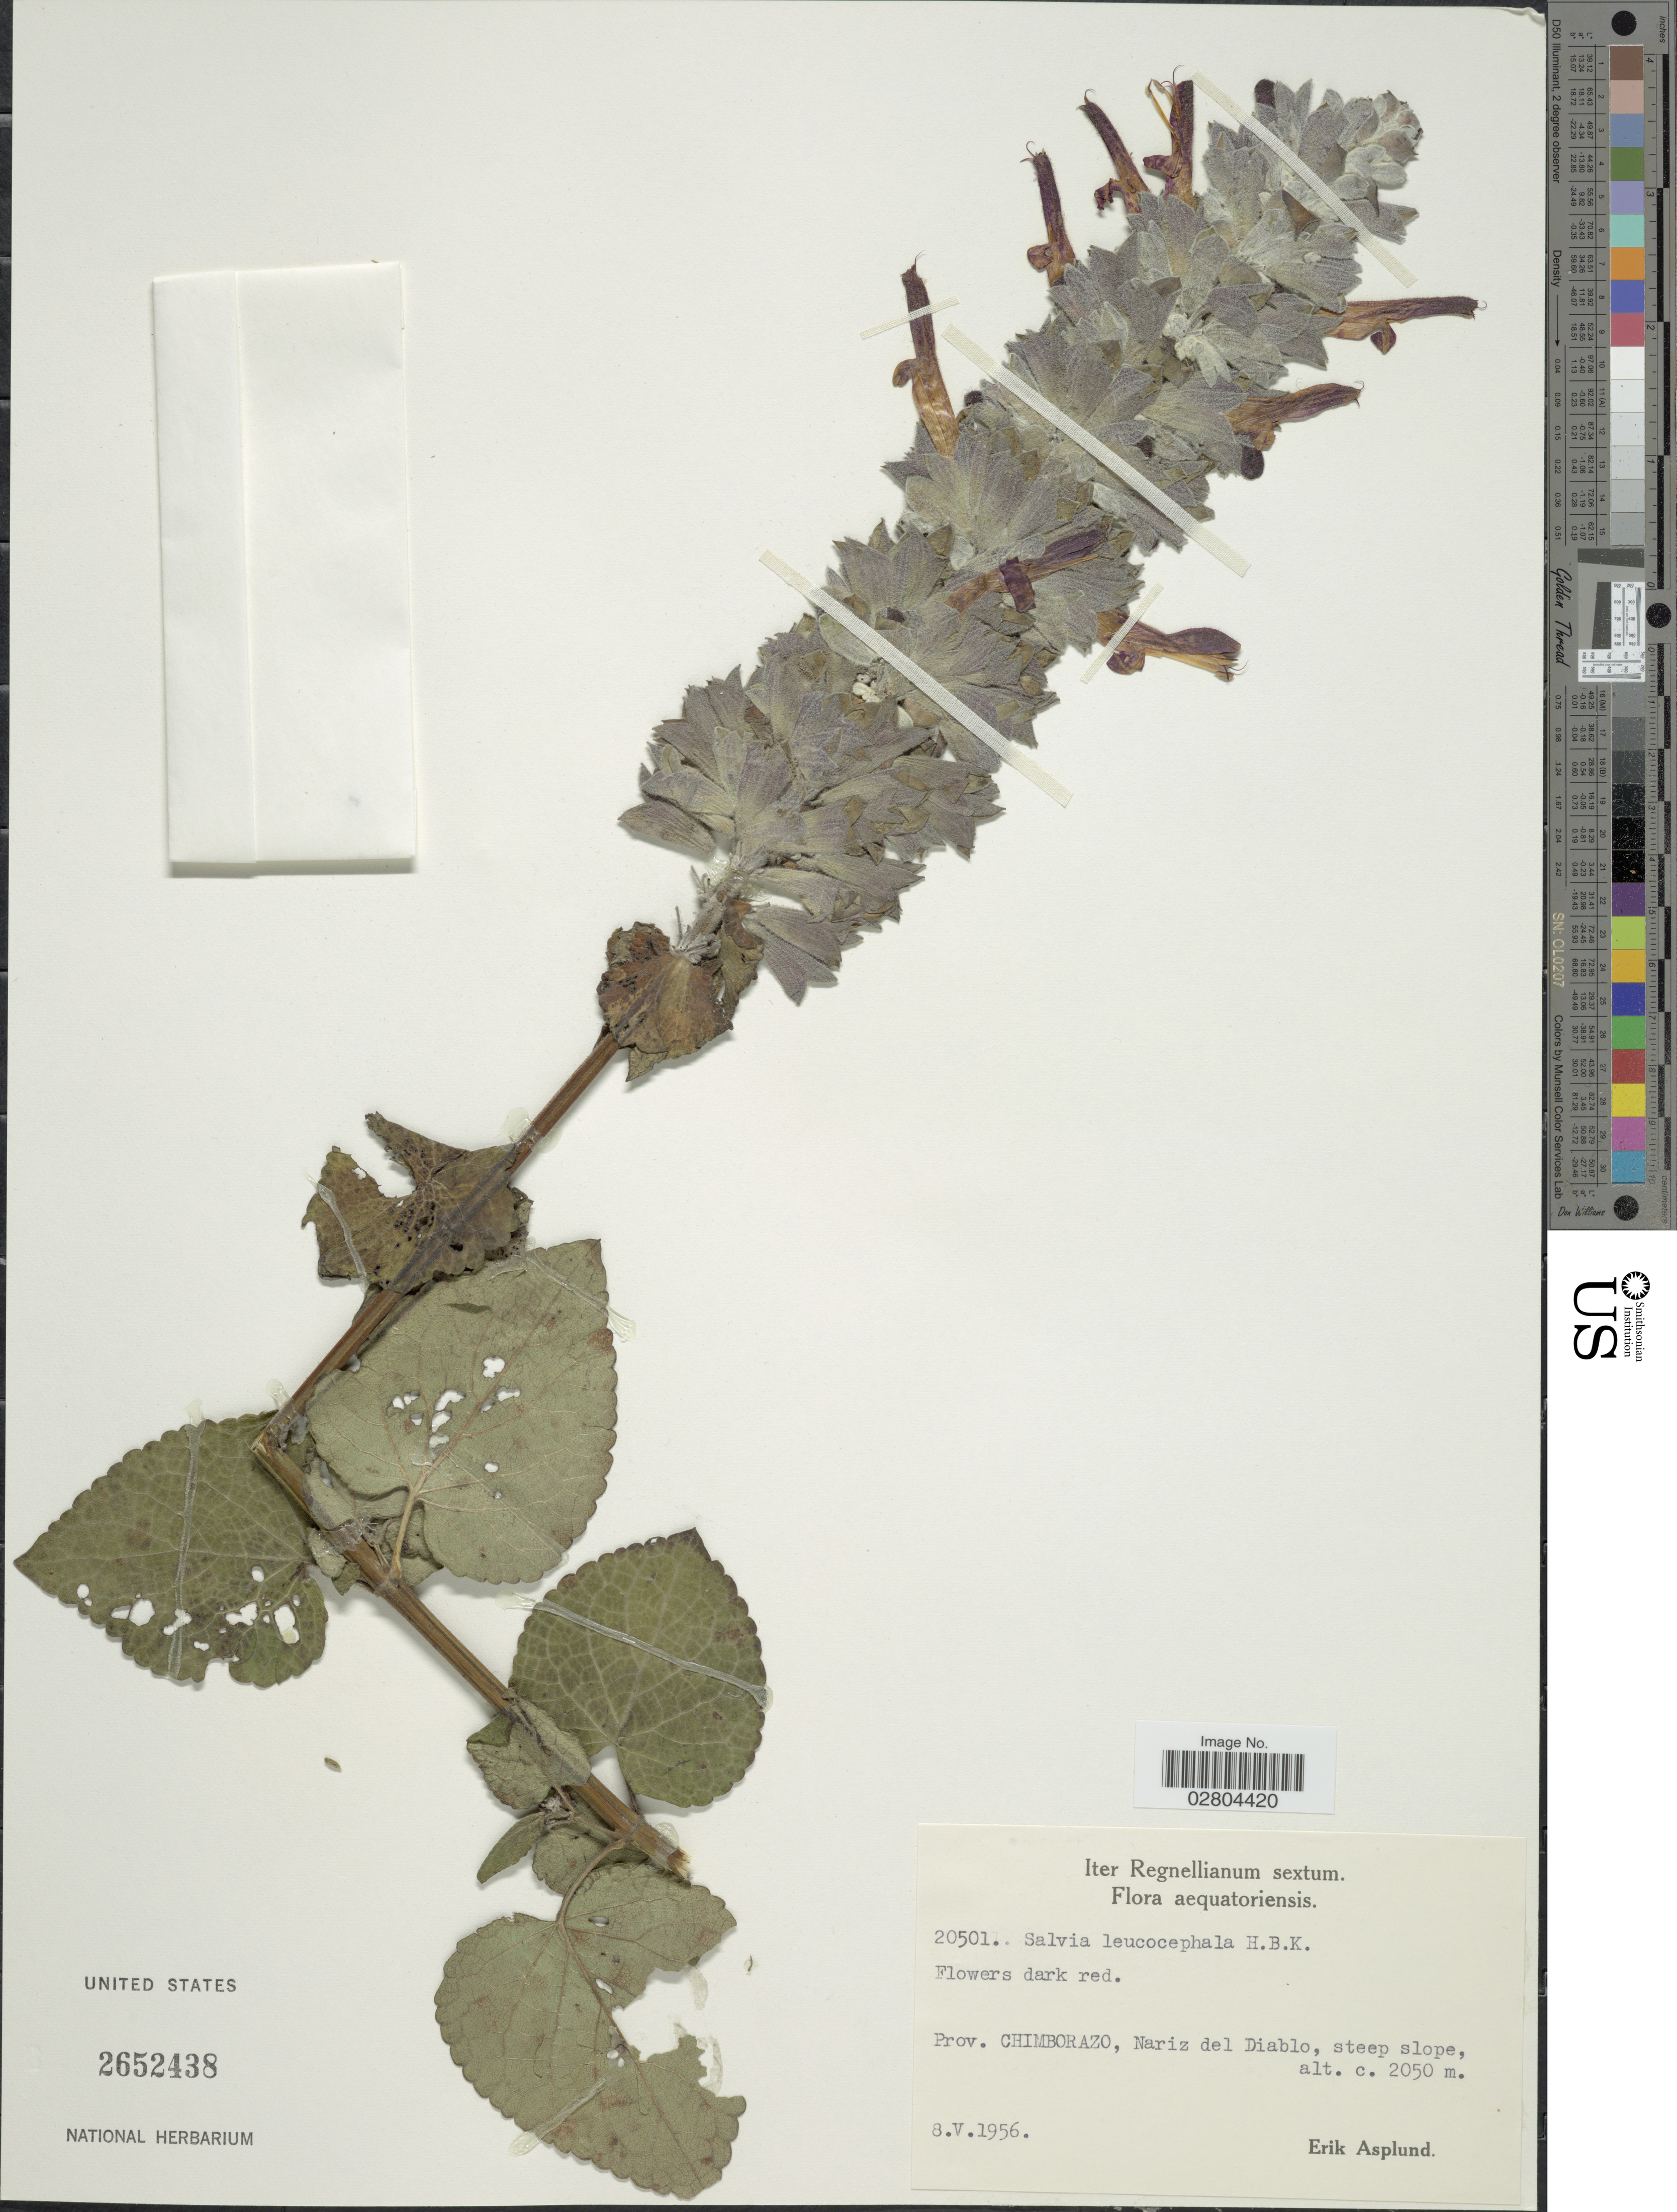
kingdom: Plantae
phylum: Tracheophyta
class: Magnoliopsida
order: Lamiales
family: Lamiaceae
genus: Salvia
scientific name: Salvia leucocephala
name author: Kunth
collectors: E. Asplund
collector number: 20501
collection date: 1956-05-08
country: Ecuador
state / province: Chimborazo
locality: Aequatoriensis. Nariz del Diablo, steep slope.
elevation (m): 2050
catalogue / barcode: US 2652438